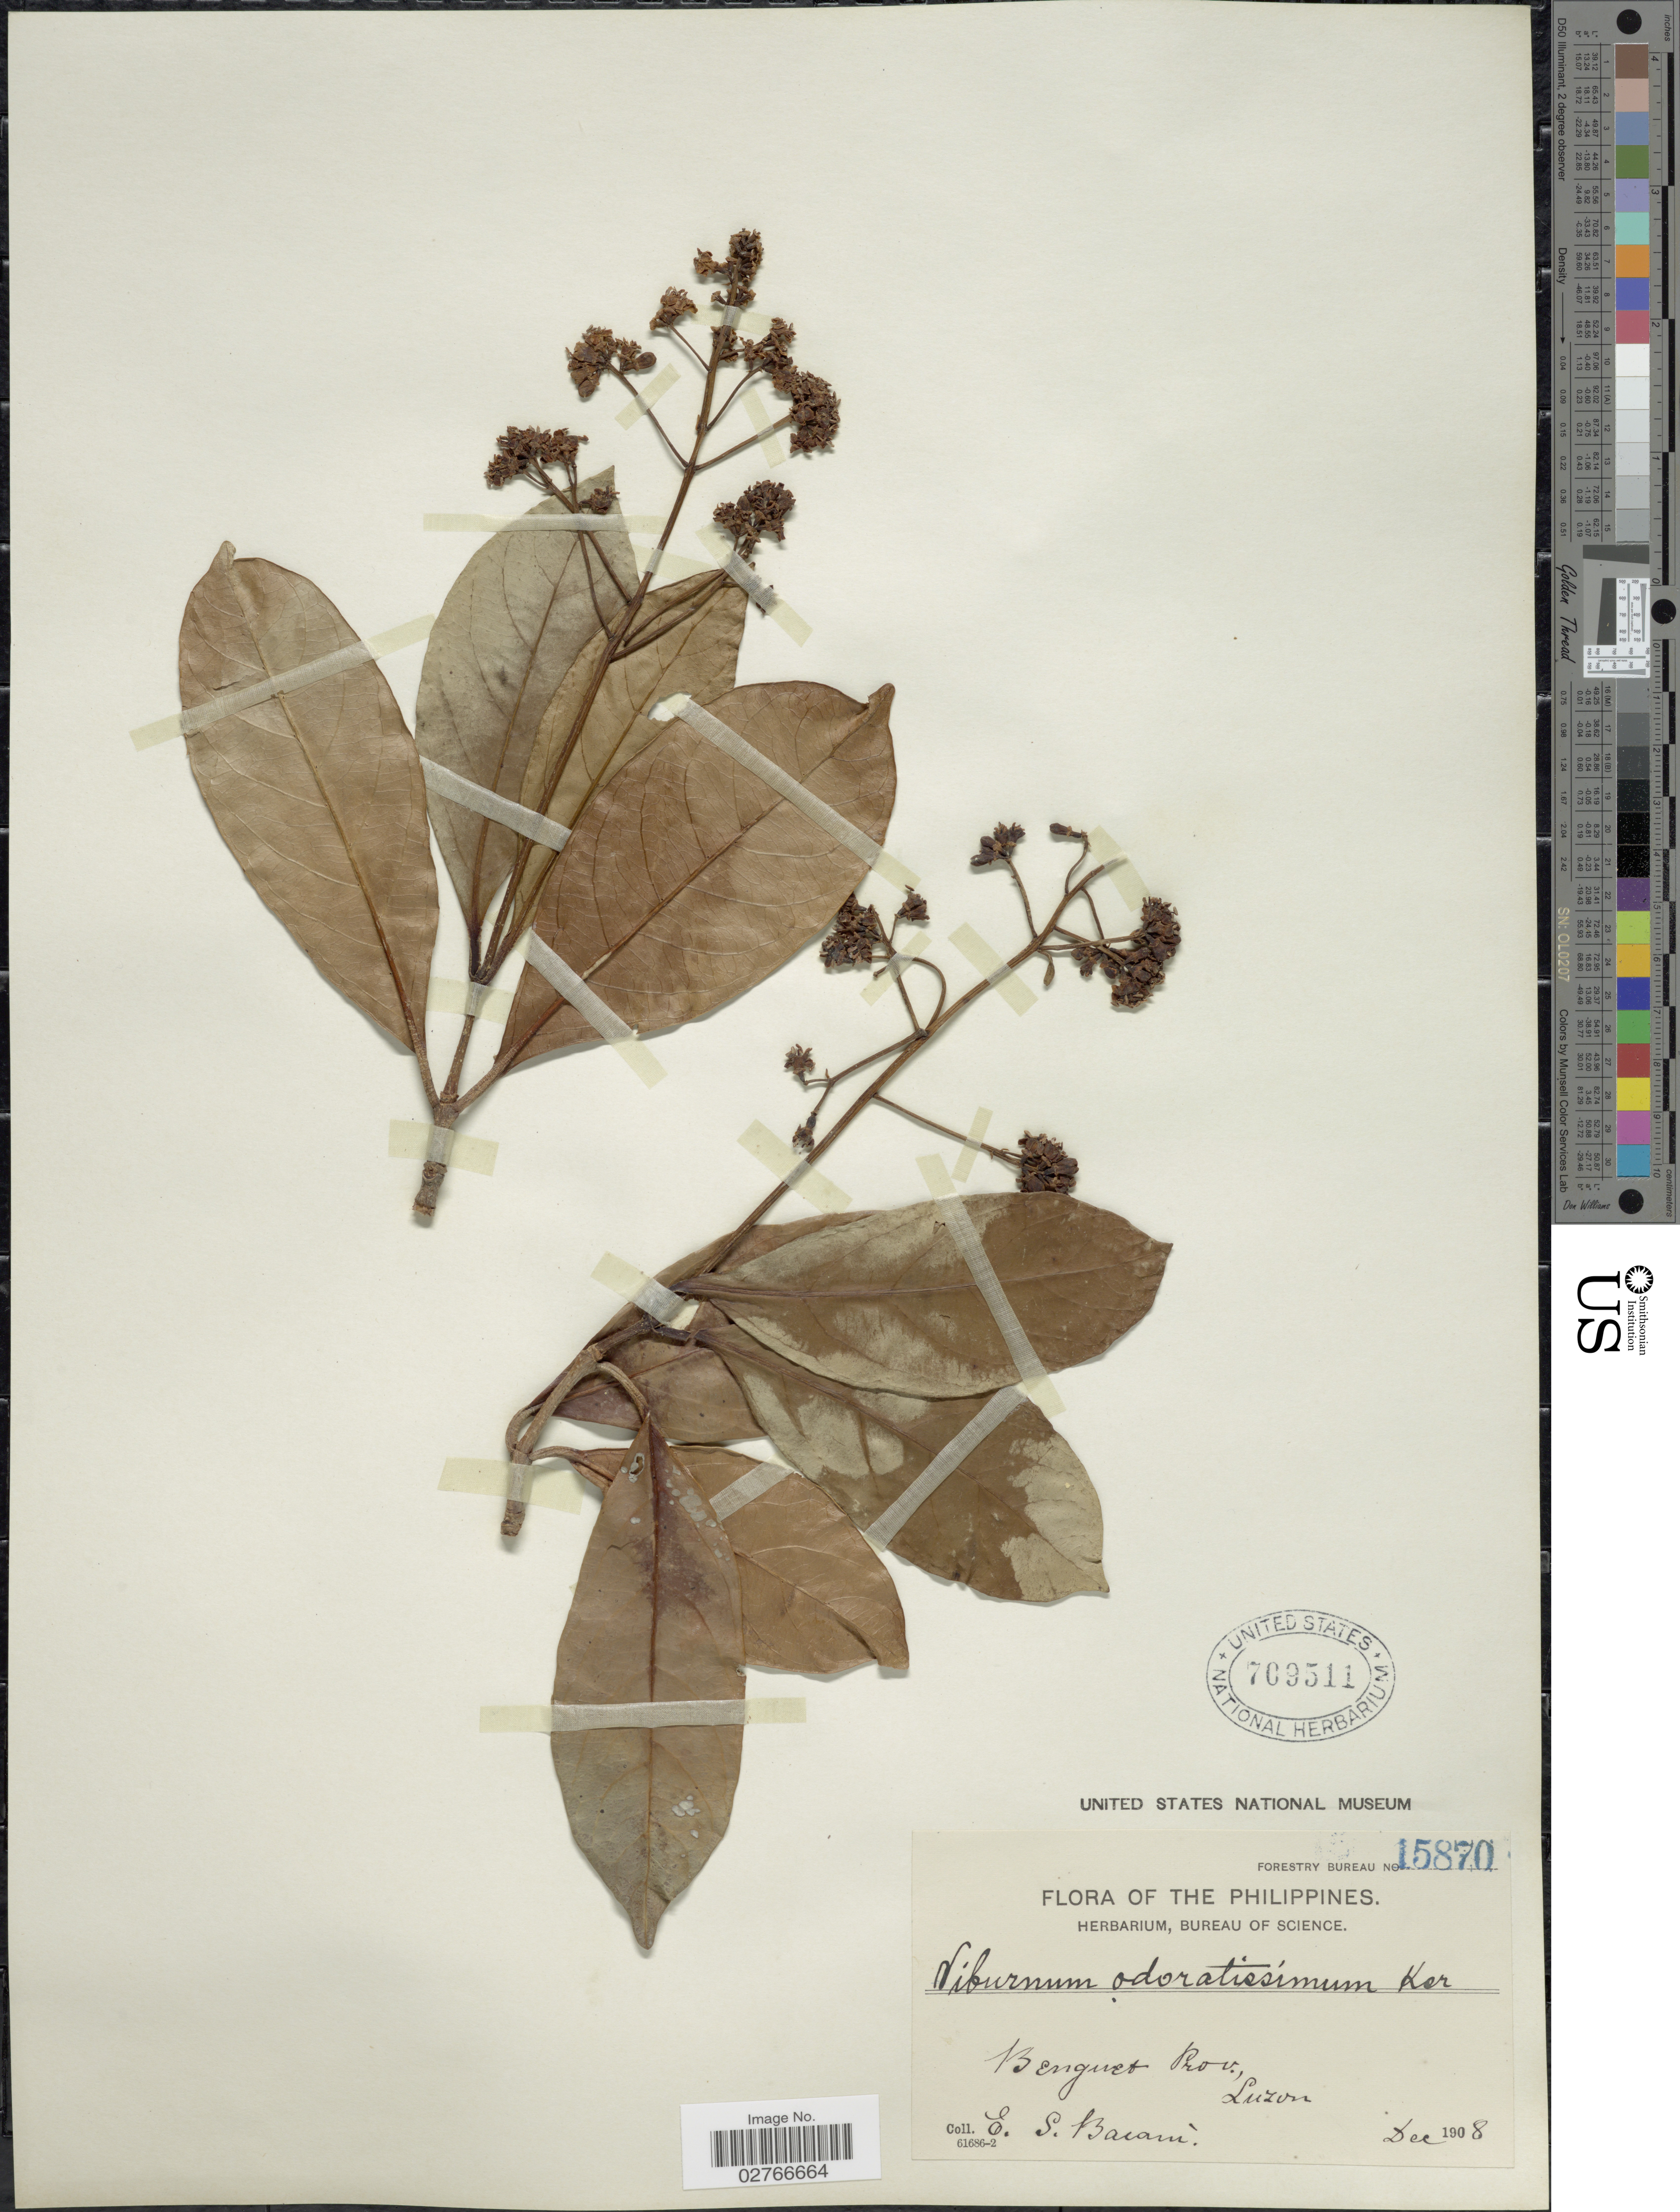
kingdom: Plantae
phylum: Tracheophyta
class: Magnoliopsida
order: Dipsacales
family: Viburnaceae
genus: Viburnum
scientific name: Viburnum odoratissimum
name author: Ker Gawl.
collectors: E. Bacani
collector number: Forestry Bureau 15870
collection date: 1908-12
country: Philippines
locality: Benguet Prov., Luzon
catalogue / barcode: US 709511